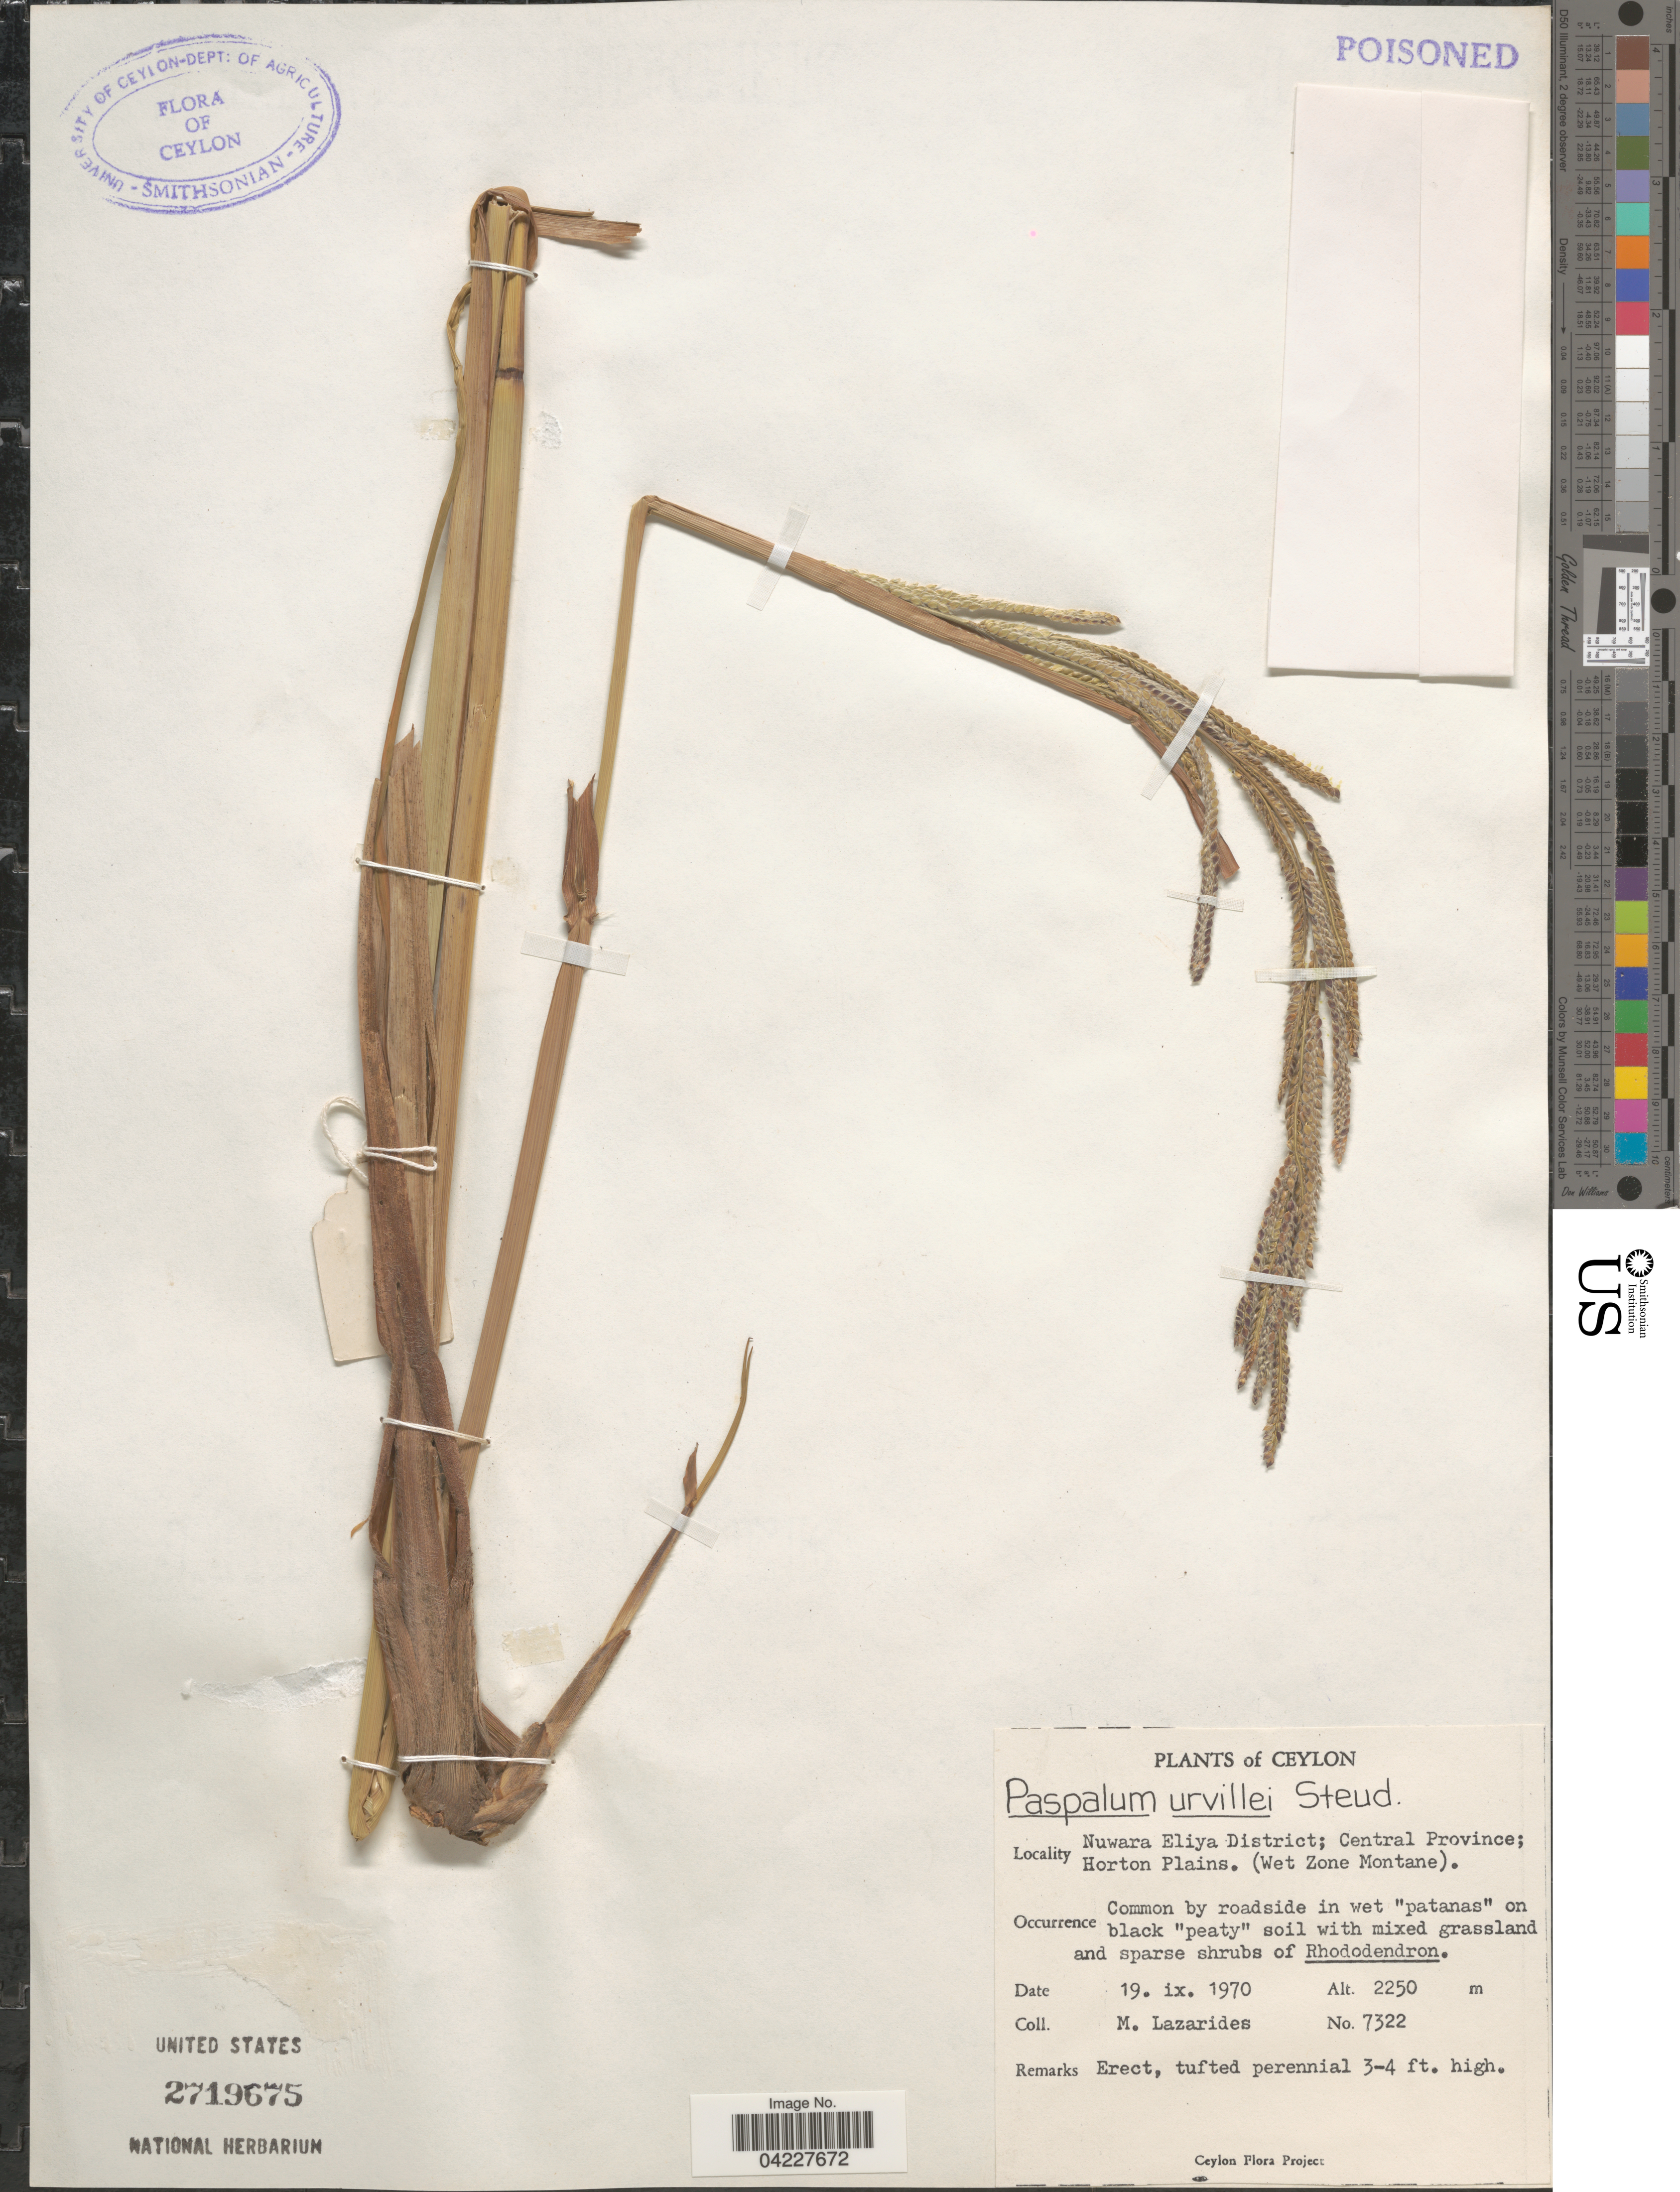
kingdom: Plantae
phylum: Tracheophyta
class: Liliopsida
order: Poales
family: Poaceae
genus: Paspalum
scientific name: Paspalum urvillei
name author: Steud.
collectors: M. Lazarides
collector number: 7322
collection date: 1970-09-19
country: Sri Lanka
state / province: Central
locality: Ceylon. Nuwara Eliya District; Horton Plains. (Wet Zone Montane).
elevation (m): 2250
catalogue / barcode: US 2719675